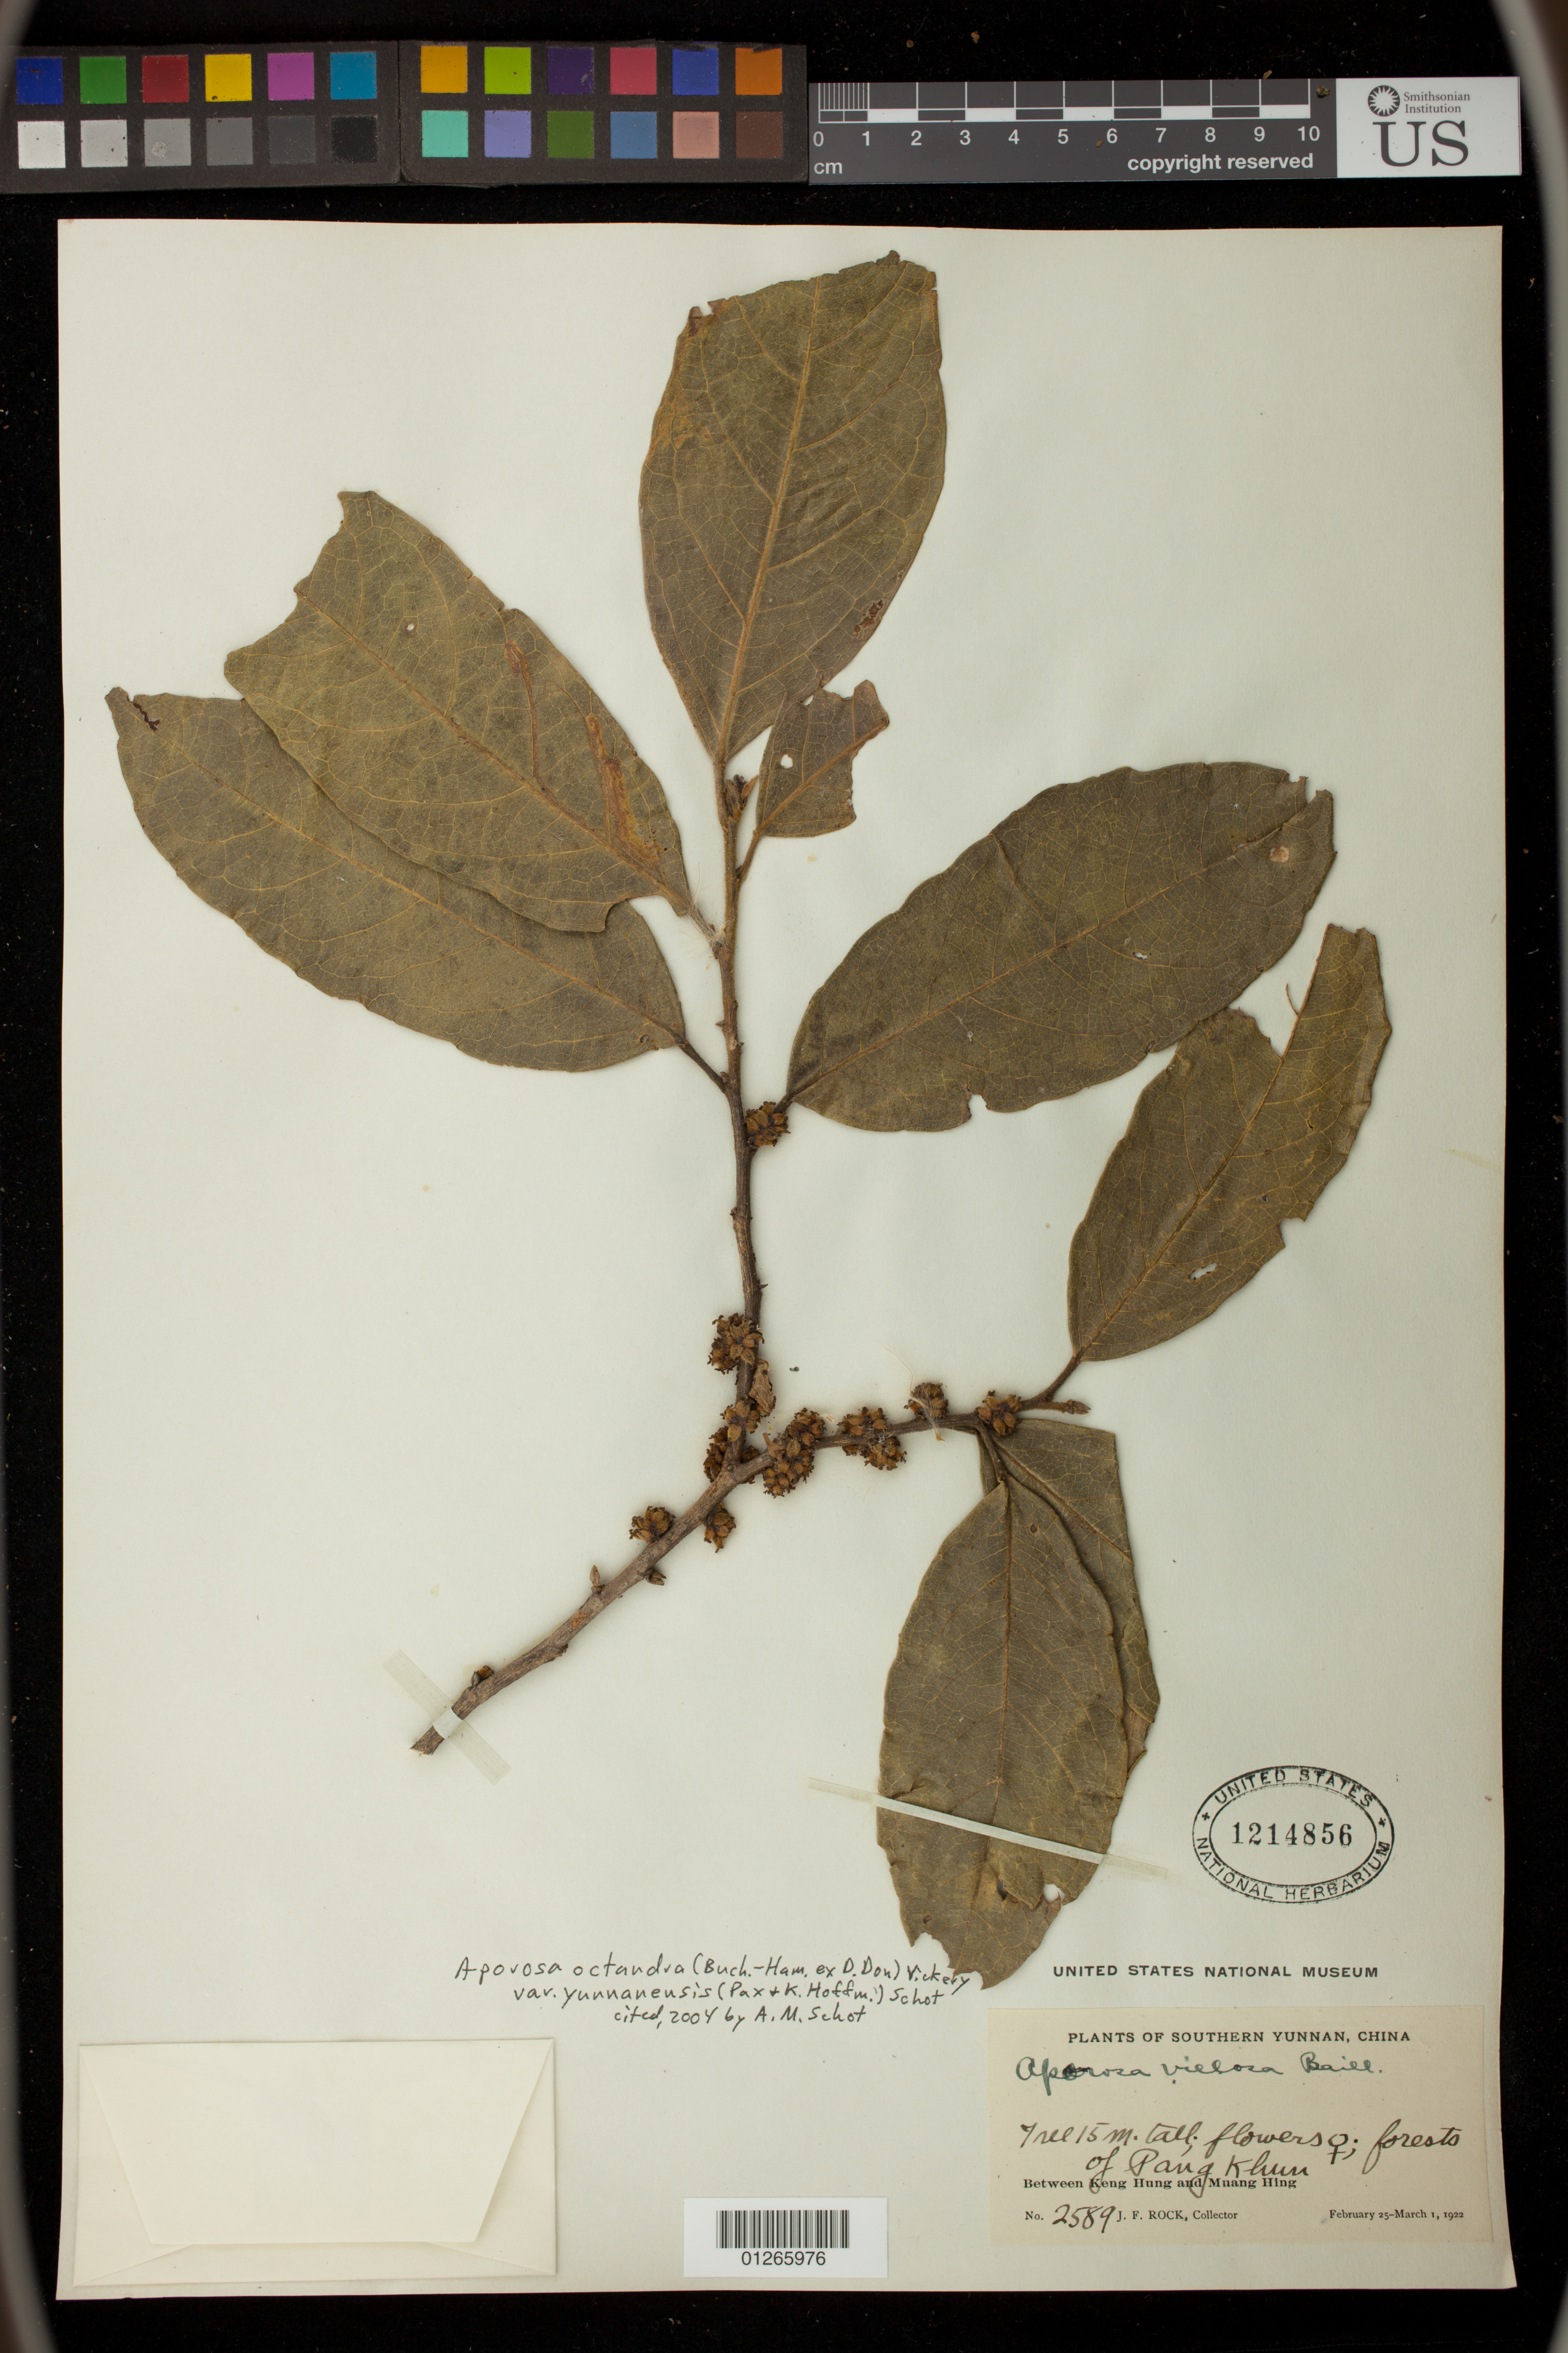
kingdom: Plantae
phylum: Tracheophyta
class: Magnoliopsida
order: Malpighiales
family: Phyllanthaceae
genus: Aporosa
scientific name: Aporosa octandra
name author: (Buch.-Ham. & D. Don) Vickery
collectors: J. Rock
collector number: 2589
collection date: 1922-02-25/1922-03-01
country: China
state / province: Yunnan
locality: Between Keng Hung and Muang Hing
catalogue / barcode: US 1214856